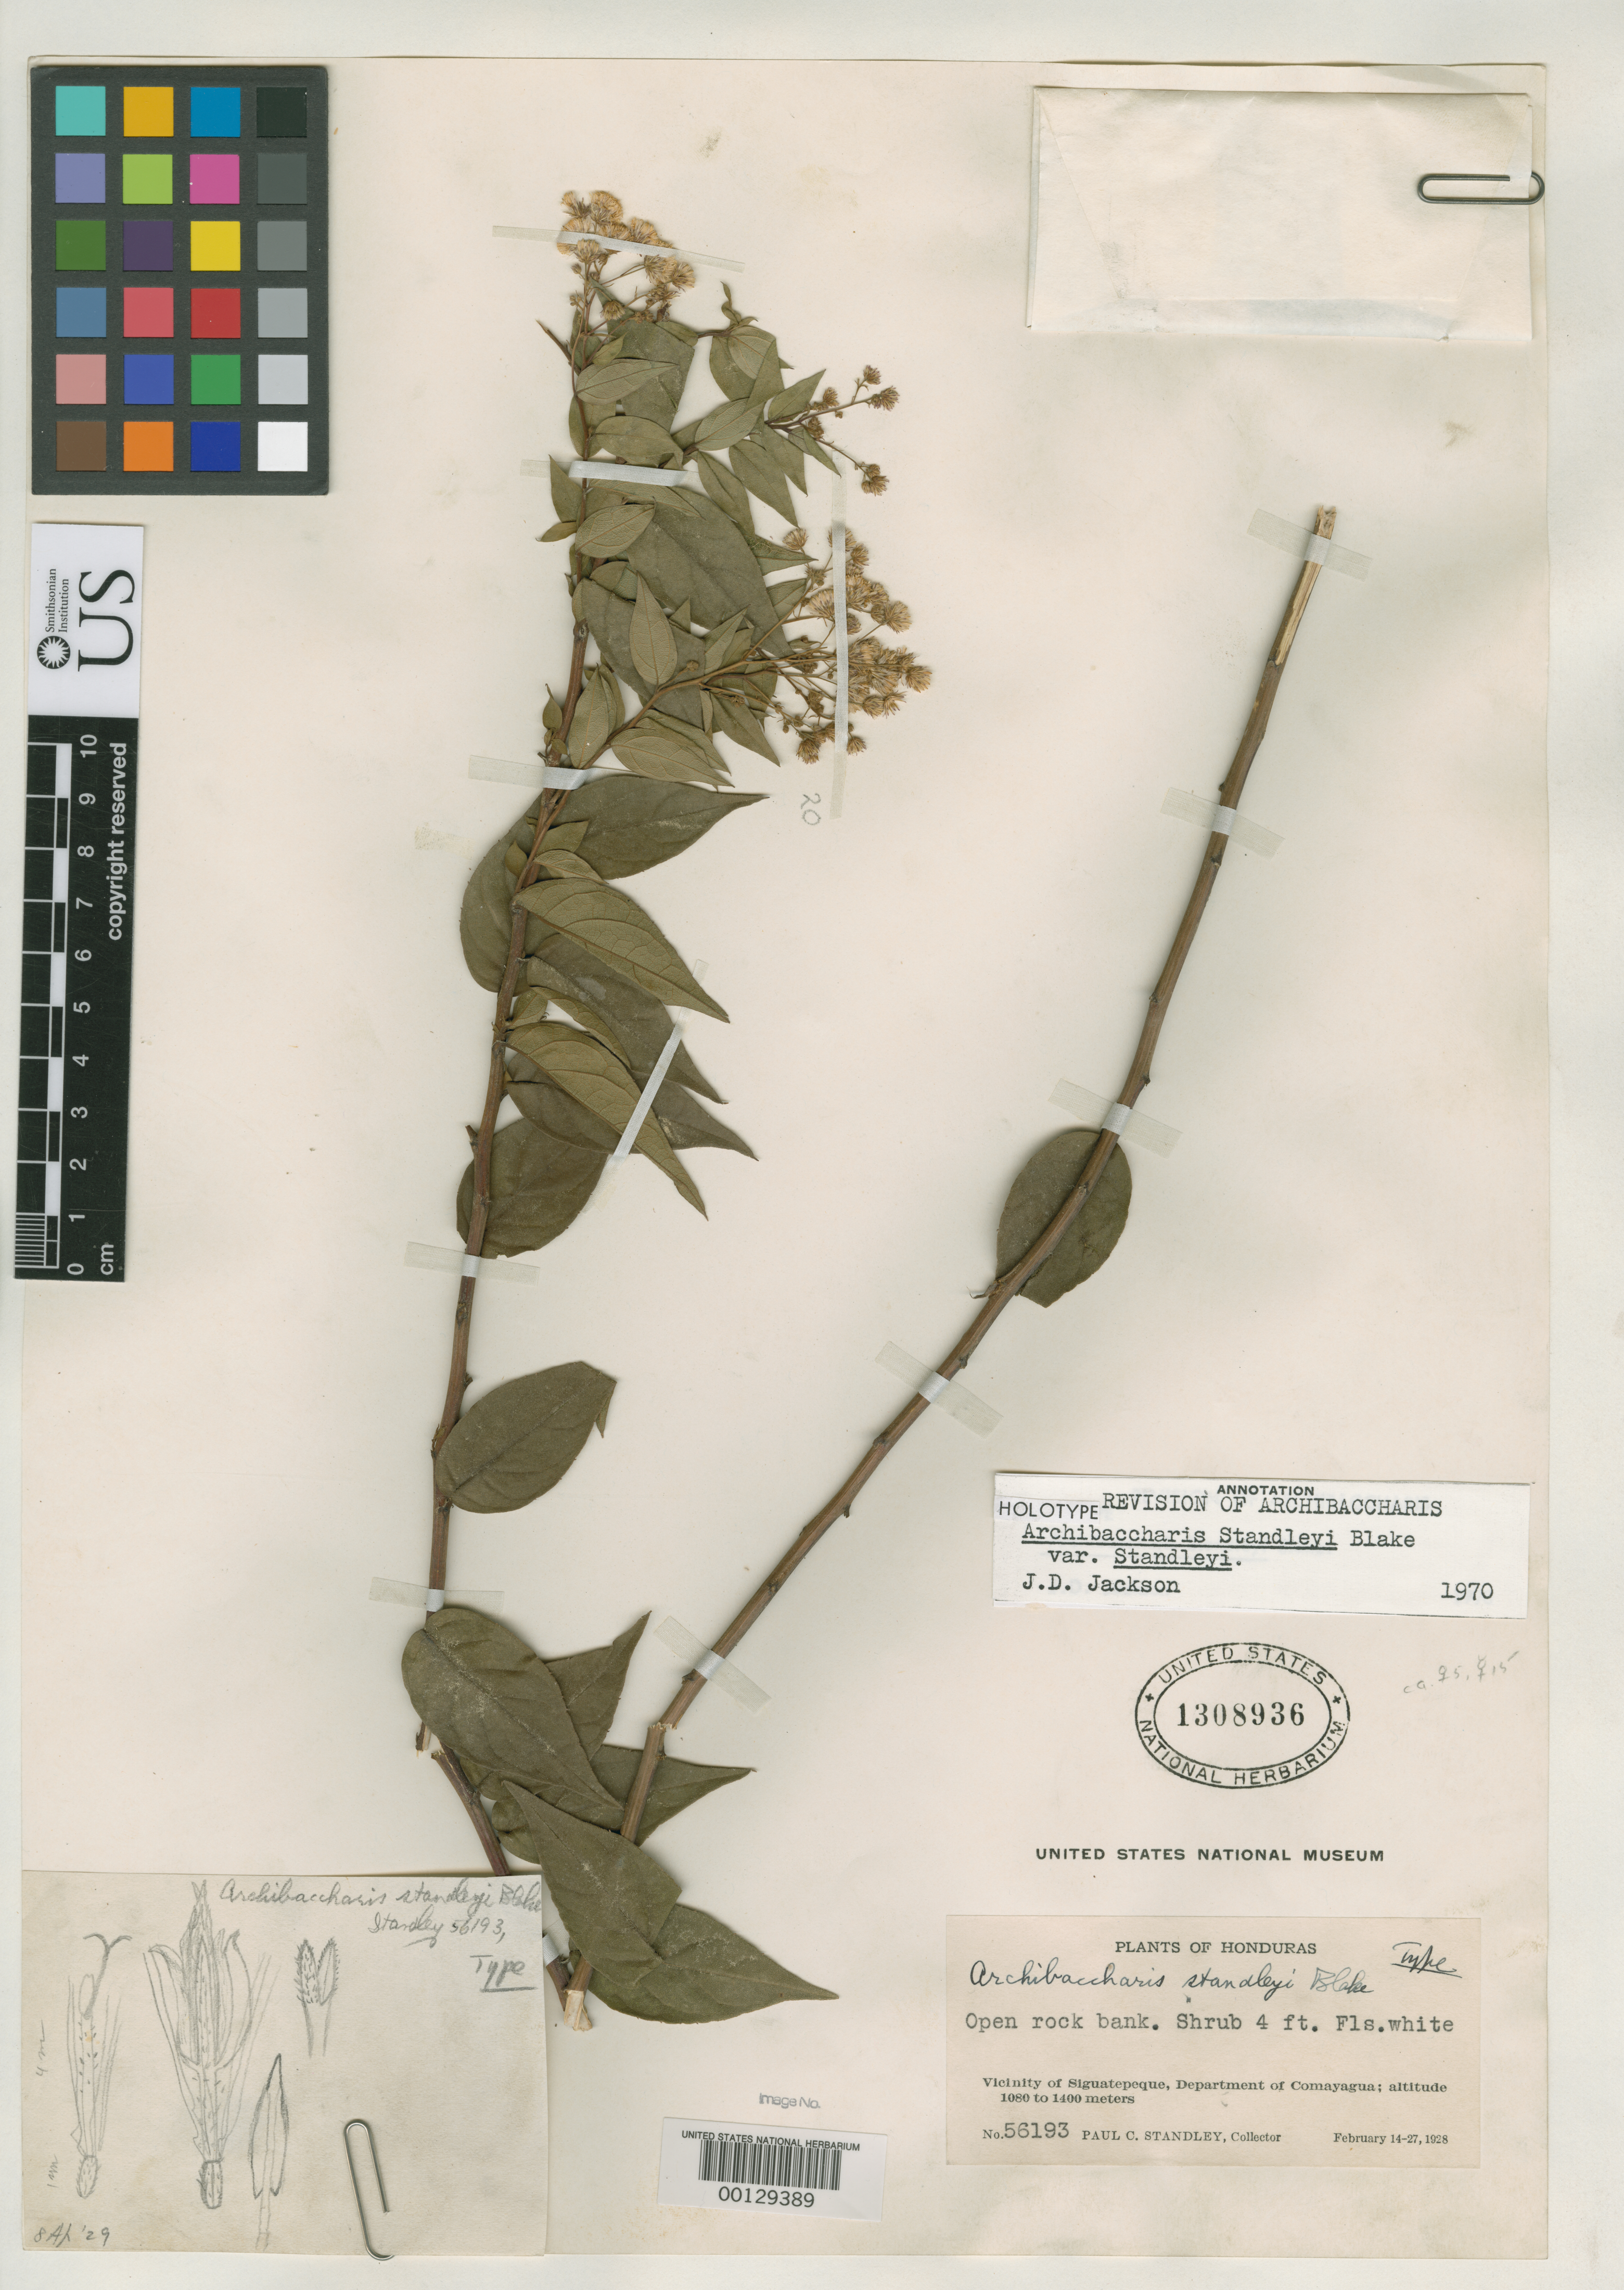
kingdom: Plantae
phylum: Tracheophyta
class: Magnoliopsida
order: Asterales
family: Asteraceae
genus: Archibaccharis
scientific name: Archibaccharis standleyi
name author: S.F. Blake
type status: Holotype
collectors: P. C. Standley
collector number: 56193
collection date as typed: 14 Feb 1928 to 27 Feb 1928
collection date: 1928-02-14/1928-02-27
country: Honduras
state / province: Comayagua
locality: Vicinity of Siguatepeque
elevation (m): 1080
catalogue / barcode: US 1308936